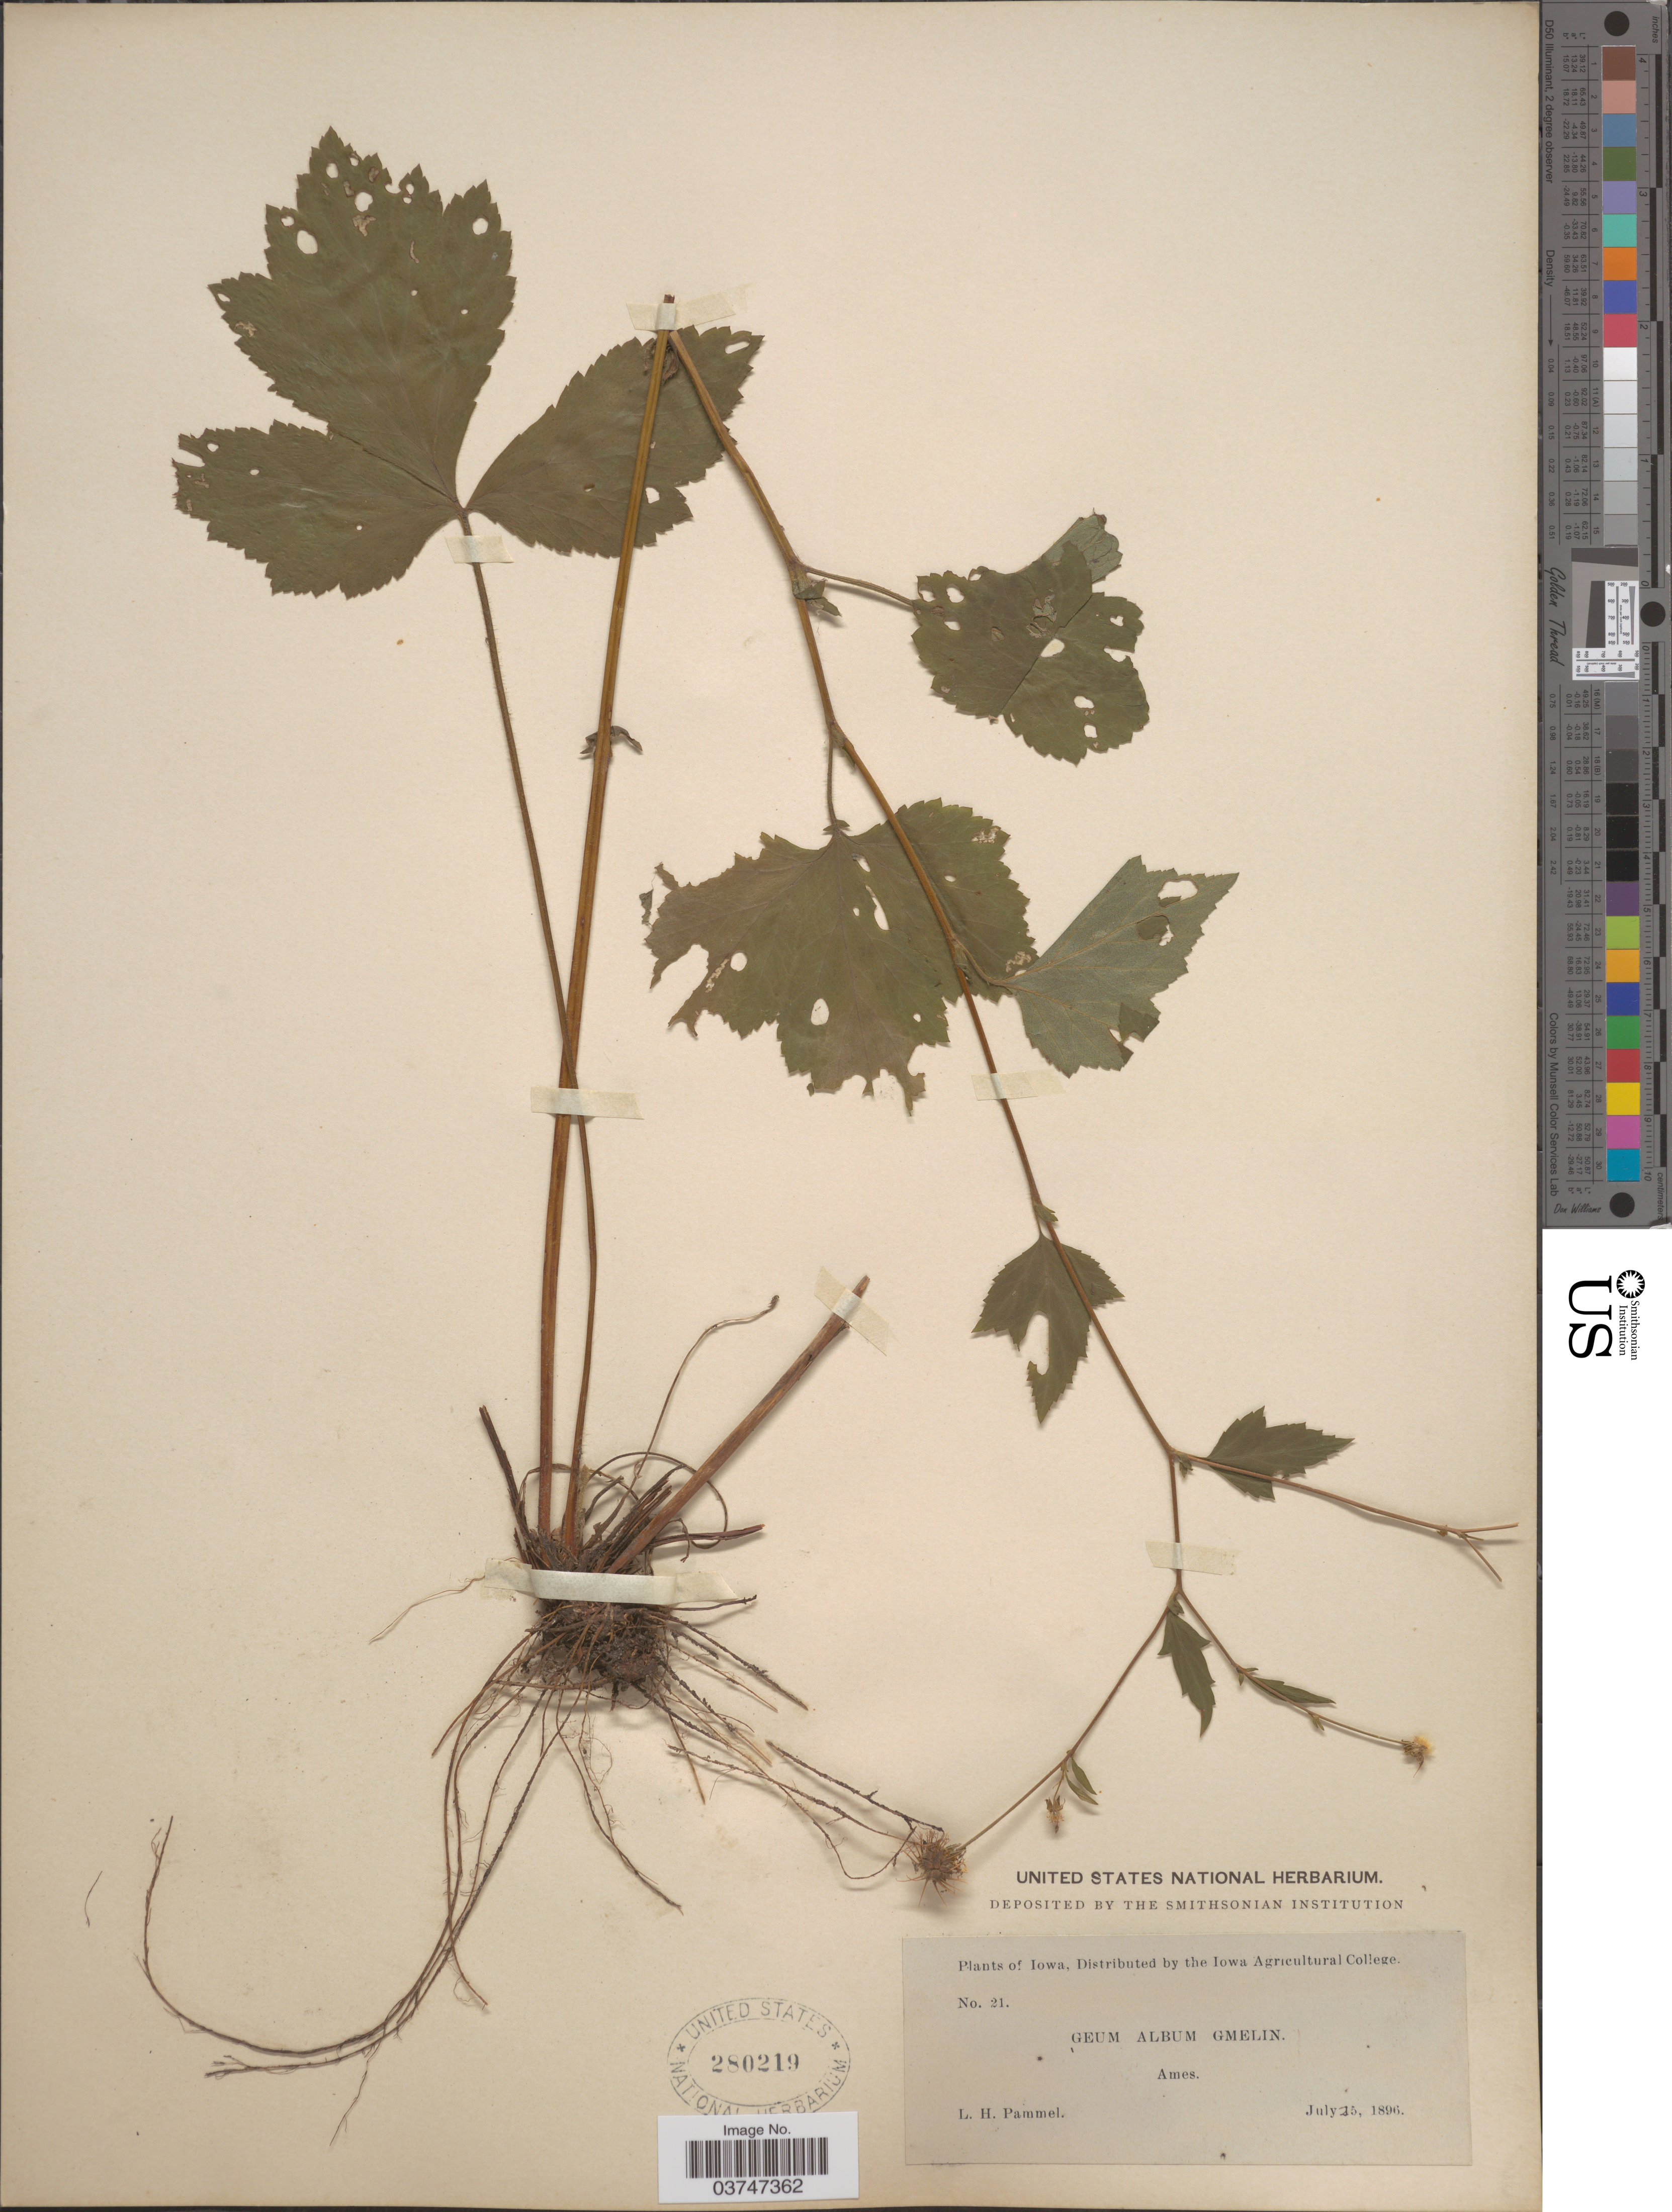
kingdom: Plantae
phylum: Tracheophyta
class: Magnoliopsida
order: Rosales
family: Rosaceae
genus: Geum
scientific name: Geum canadense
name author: Jacq.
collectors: L. Pammel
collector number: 21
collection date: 1896-07-25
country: United States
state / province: Iowa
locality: Ames.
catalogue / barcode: US 280219